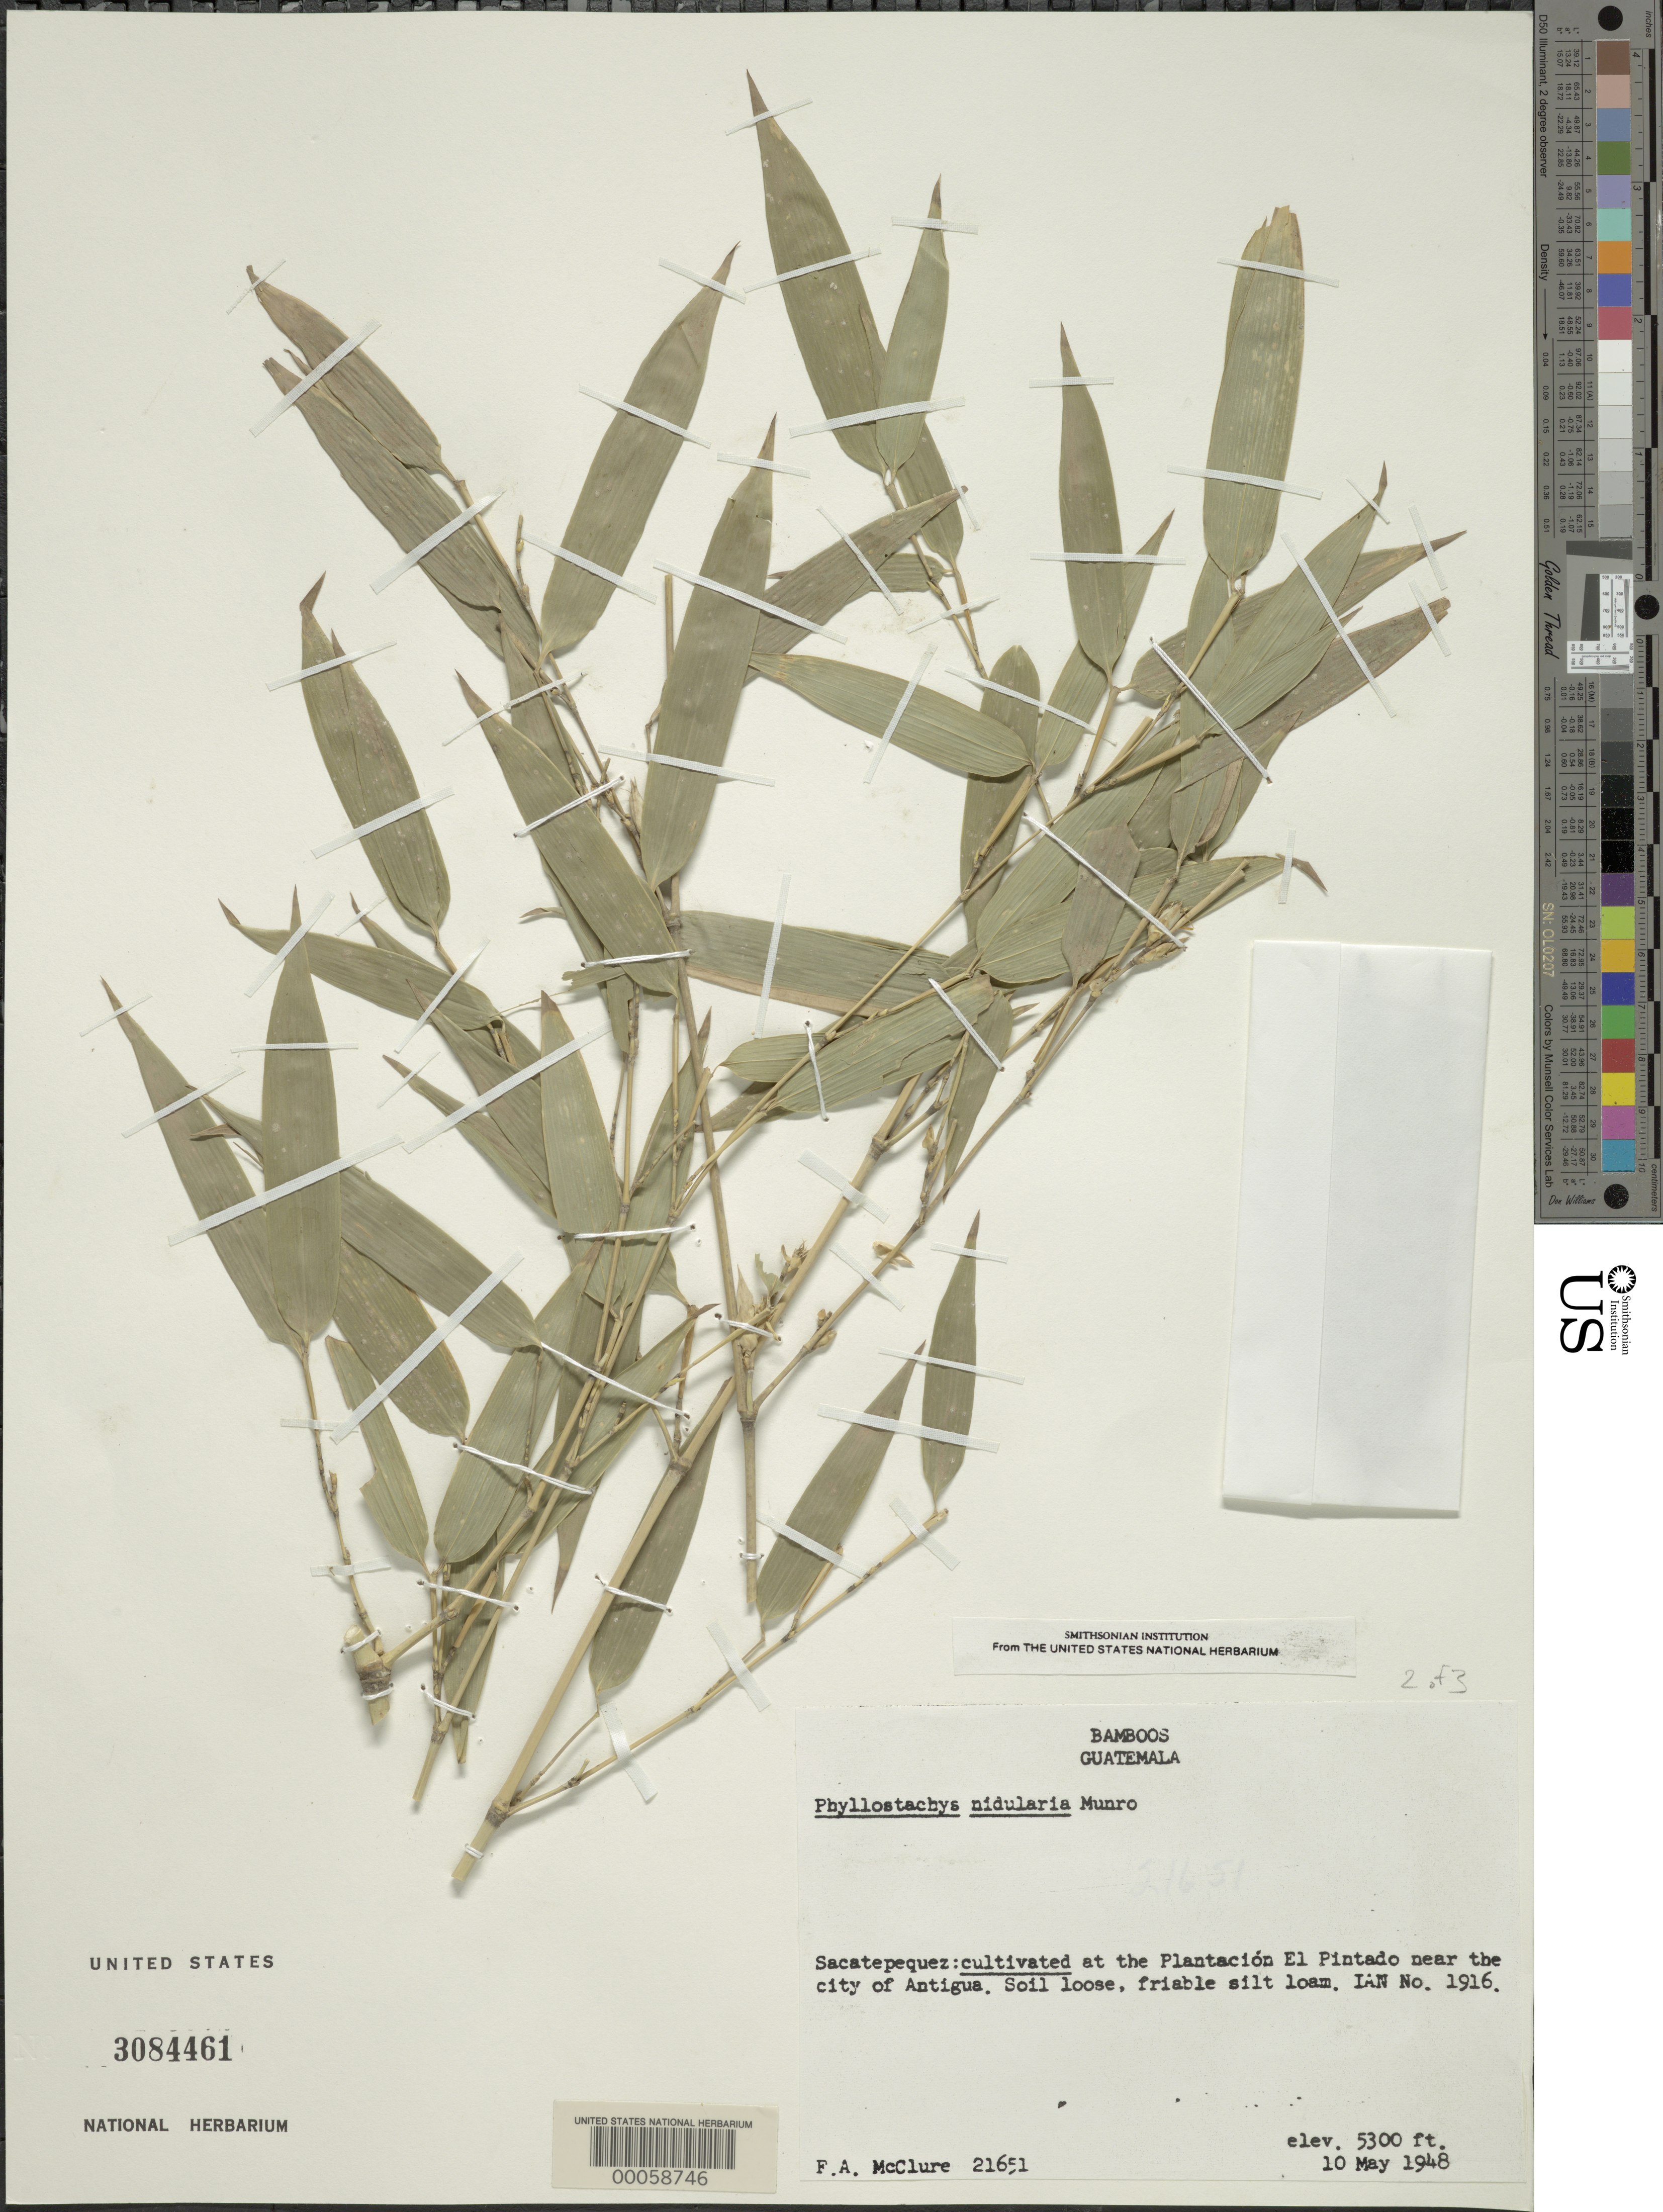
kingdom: Plantae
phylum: Tracheophyta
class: Liliopsida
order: Poales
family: Poaceae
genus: Phyllostachys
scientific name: Phyllostachys nidularia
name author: Munro ex Fenzi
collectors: F. A. McClure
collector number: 21651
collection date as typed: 10 May 1948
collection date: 1948-05-10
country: Guatemala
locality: Sacatepequez: at the plantacion el pintado near the city of Antigua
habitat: Soil loose, friable silt loam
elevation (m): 1615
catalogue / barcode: US 3084461